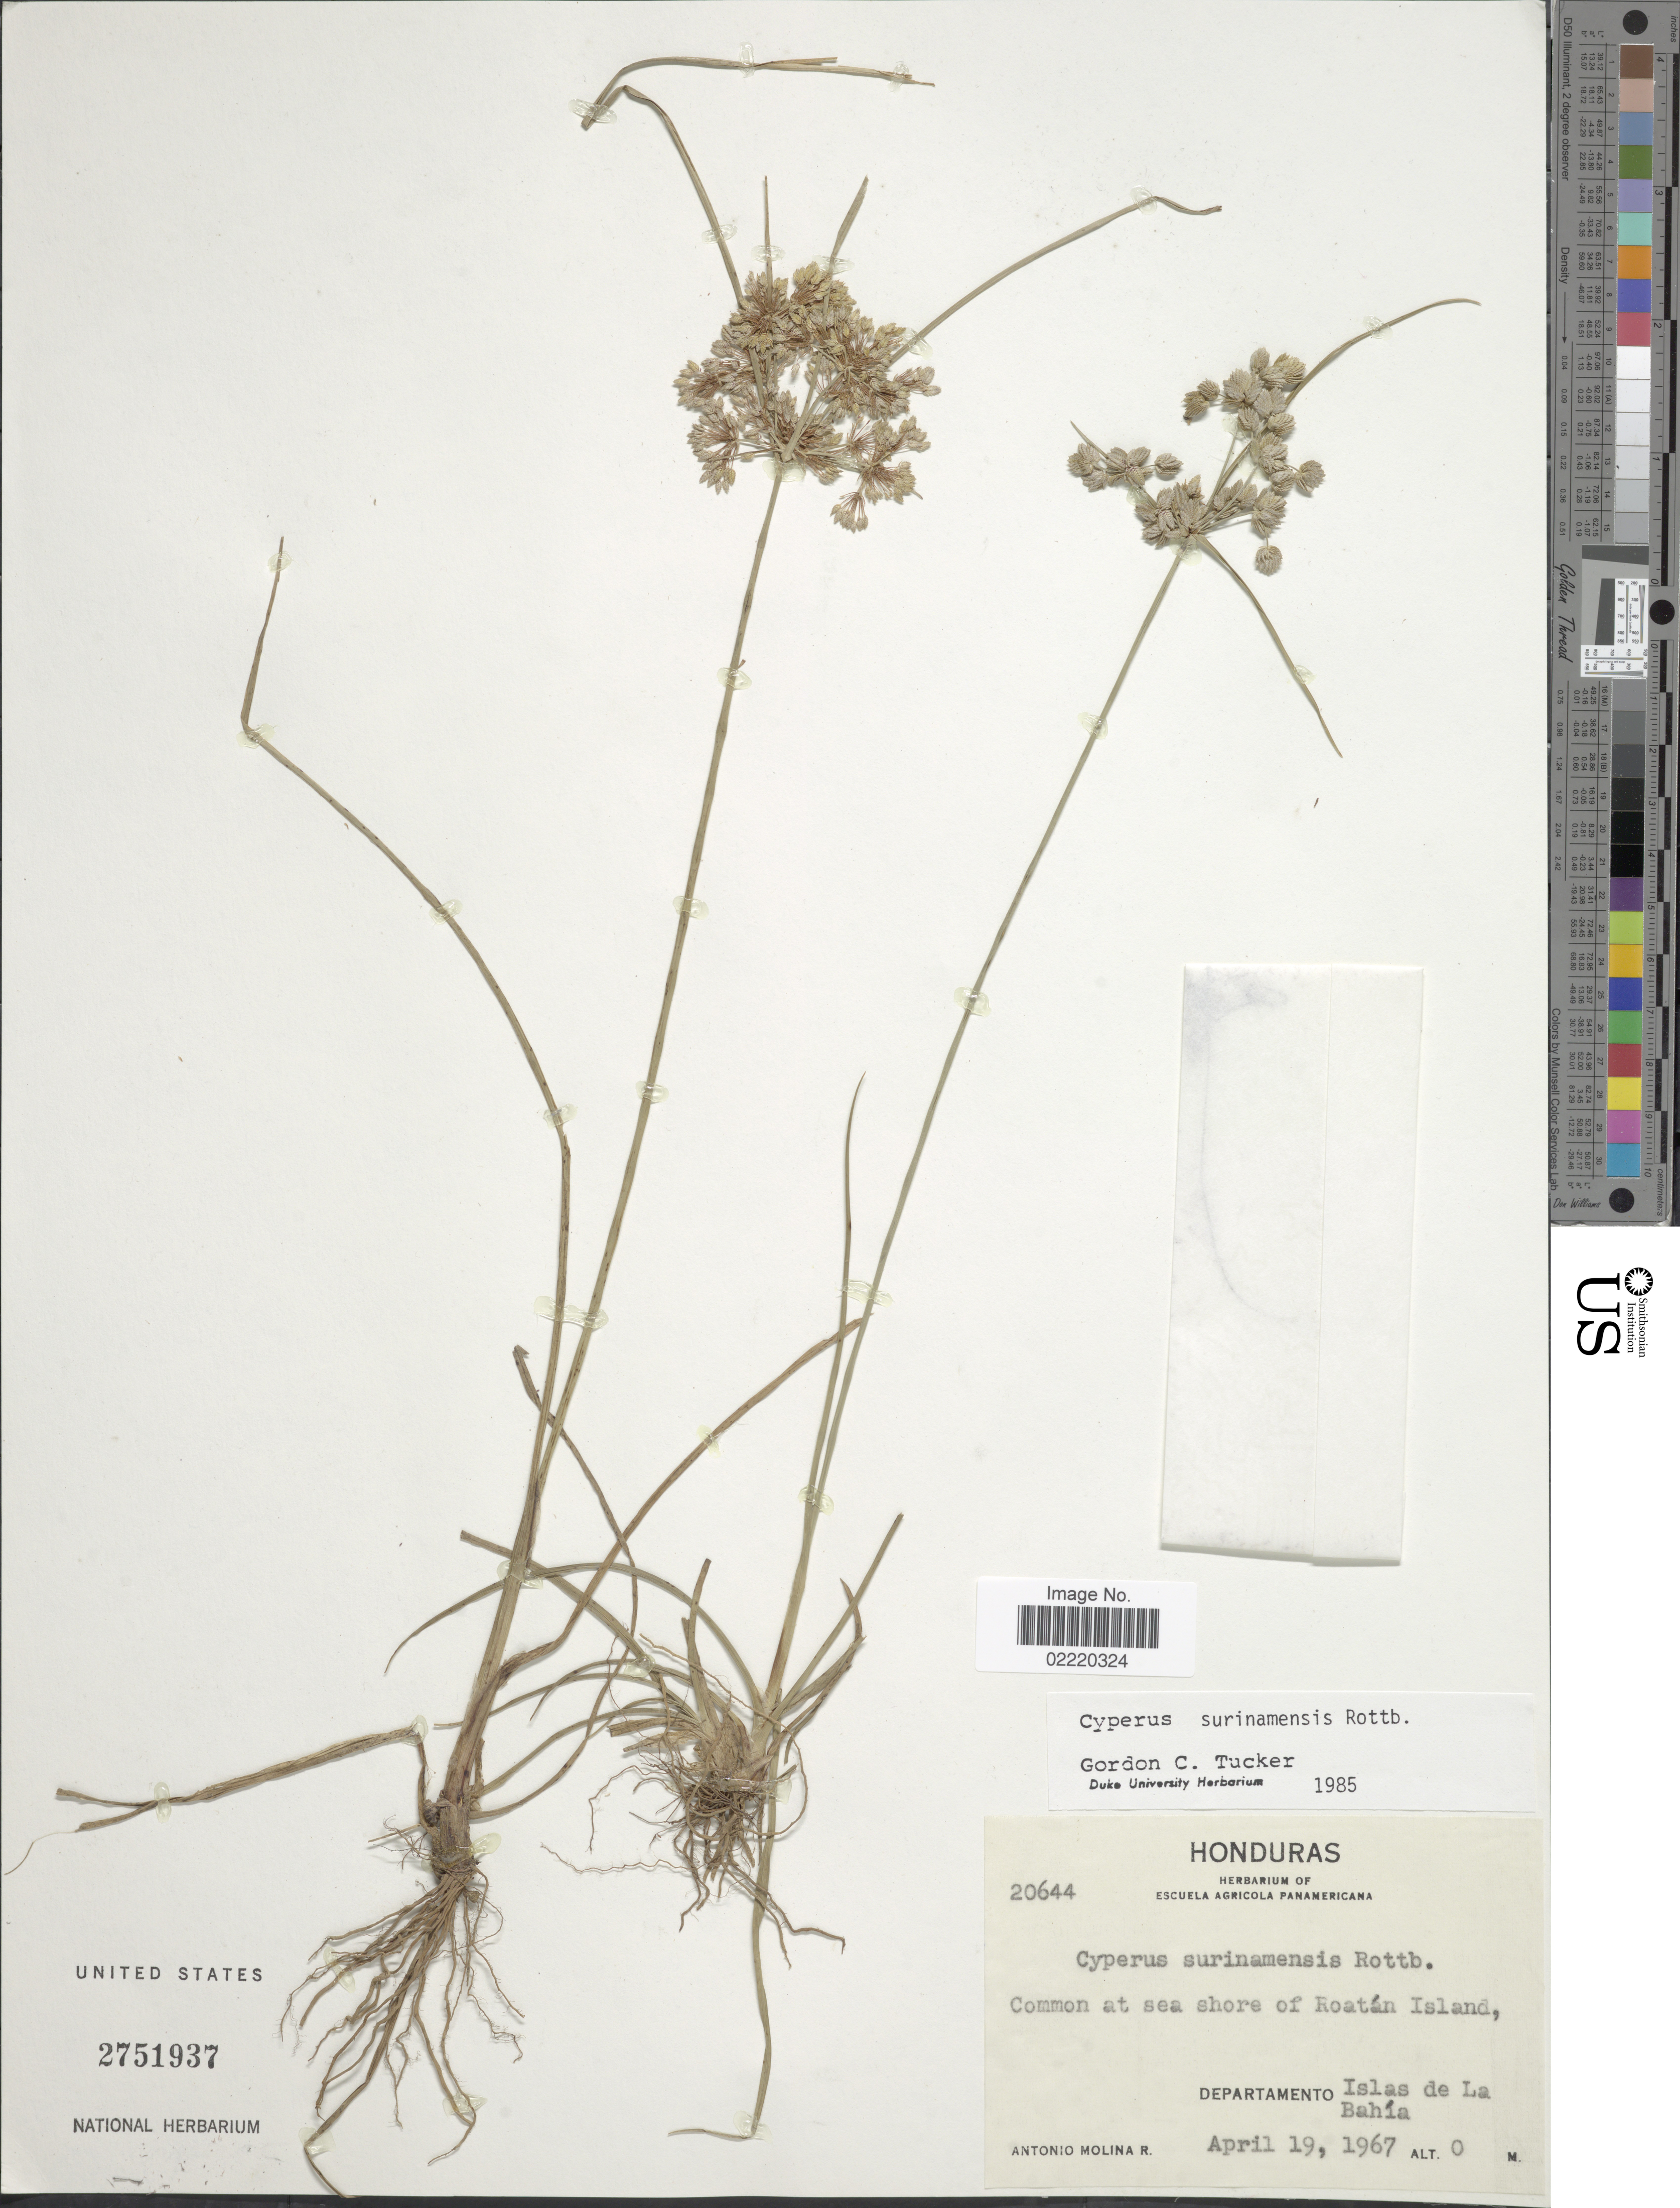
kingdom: Plantae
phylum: Tracheophyta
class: Liliopsida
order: Poales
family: Cyperaceae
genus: Cyperus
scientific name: Cyperus surinamensis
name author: Rottb.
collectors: A. Molina R.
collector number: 20644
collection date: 1967-04-19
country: Honduras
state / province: Islas de la Bahía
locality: Common at sea shore of Roatan Island.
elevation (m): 0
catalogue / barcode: US 2751937